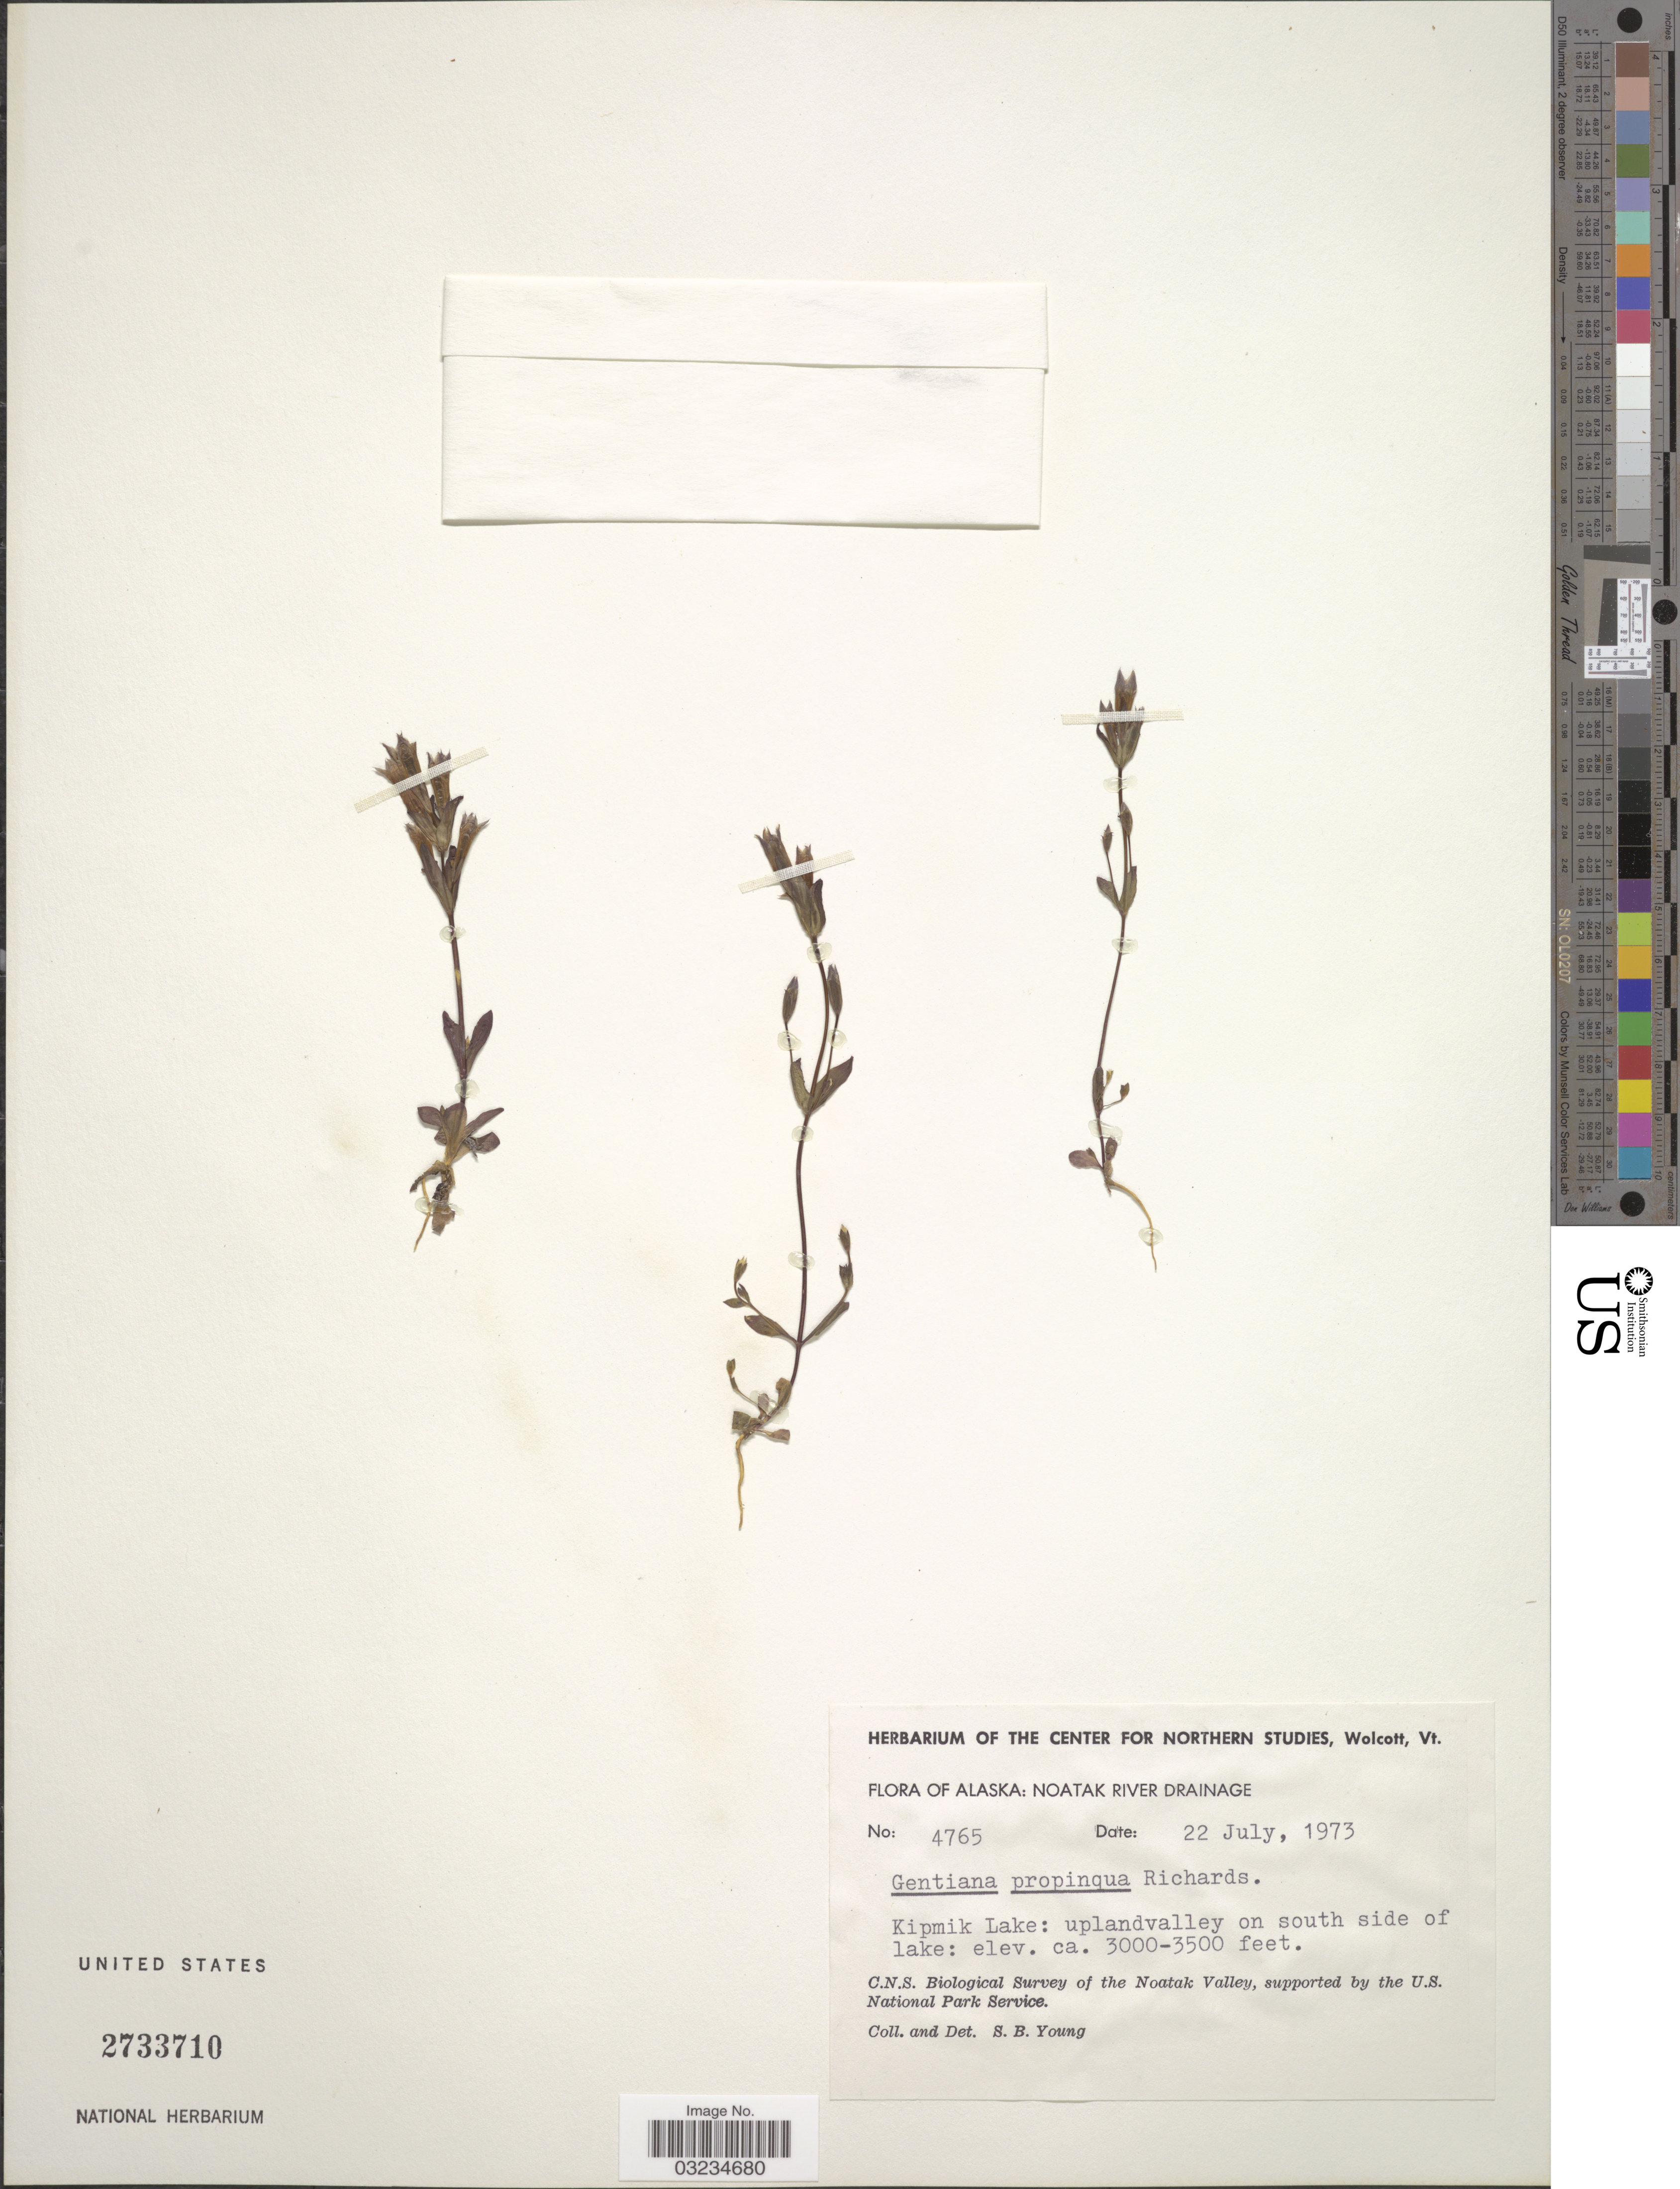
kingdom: Plantae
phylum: Tracheophyta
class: Magnoliopsida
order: Gentianales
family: Gentianaceae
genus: Gentiana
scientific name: Gentiana propinqua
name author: Richards.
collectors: S. Young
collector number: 4765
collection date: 1973-07-22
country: United States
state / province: Alaska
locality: Noatak River Drainage. Kipmik Lake: uplandvalley on south side of lake. Noatak Valley.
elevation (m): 914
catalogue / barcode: US 2733710